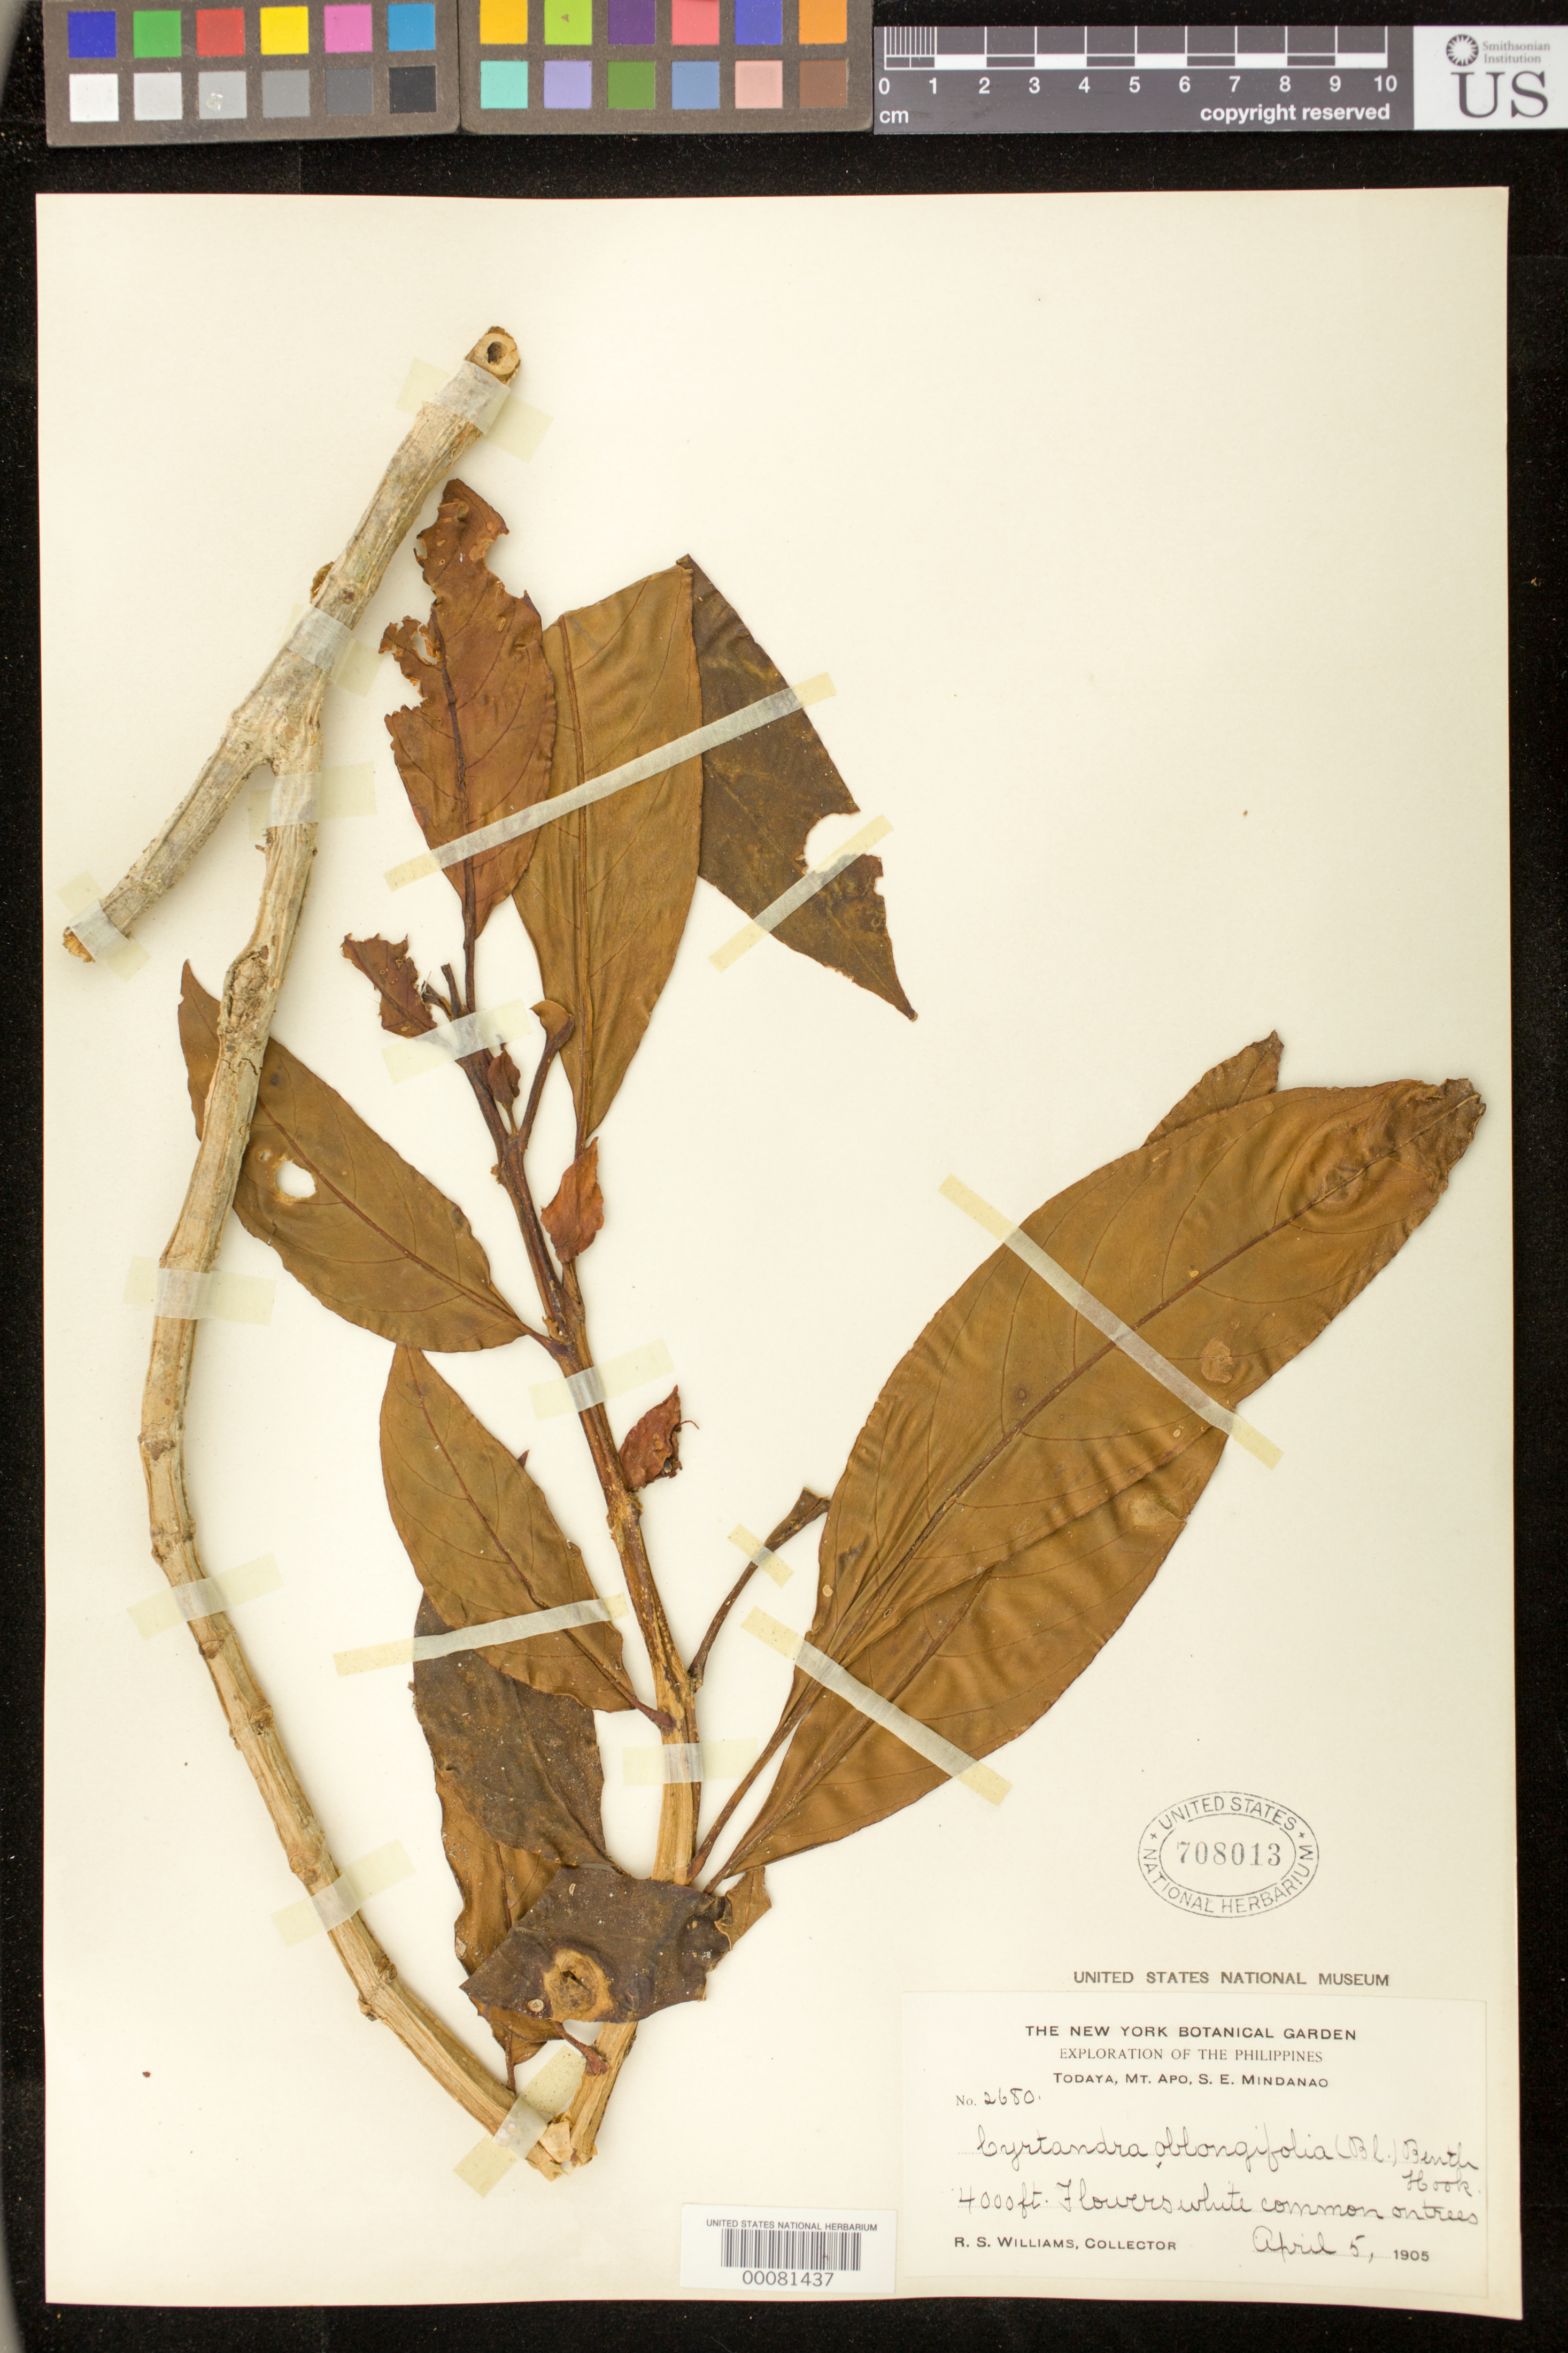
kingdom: Plantae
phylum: Tracheophyta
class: Magnoliopsida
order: Lamiales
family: Gesneriaceae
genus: Cyrtandra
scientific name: Cyrtandra oblongifolia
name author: (Blume) Benth. & Hook. ex C.B. Clarke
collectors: R. S. Williams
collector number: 2680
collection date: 1905-04-05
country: Philippines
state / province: Davao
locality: Todaya, Mt. Apo, S. E. Mindanao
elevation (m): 1219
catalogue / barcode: US 708013